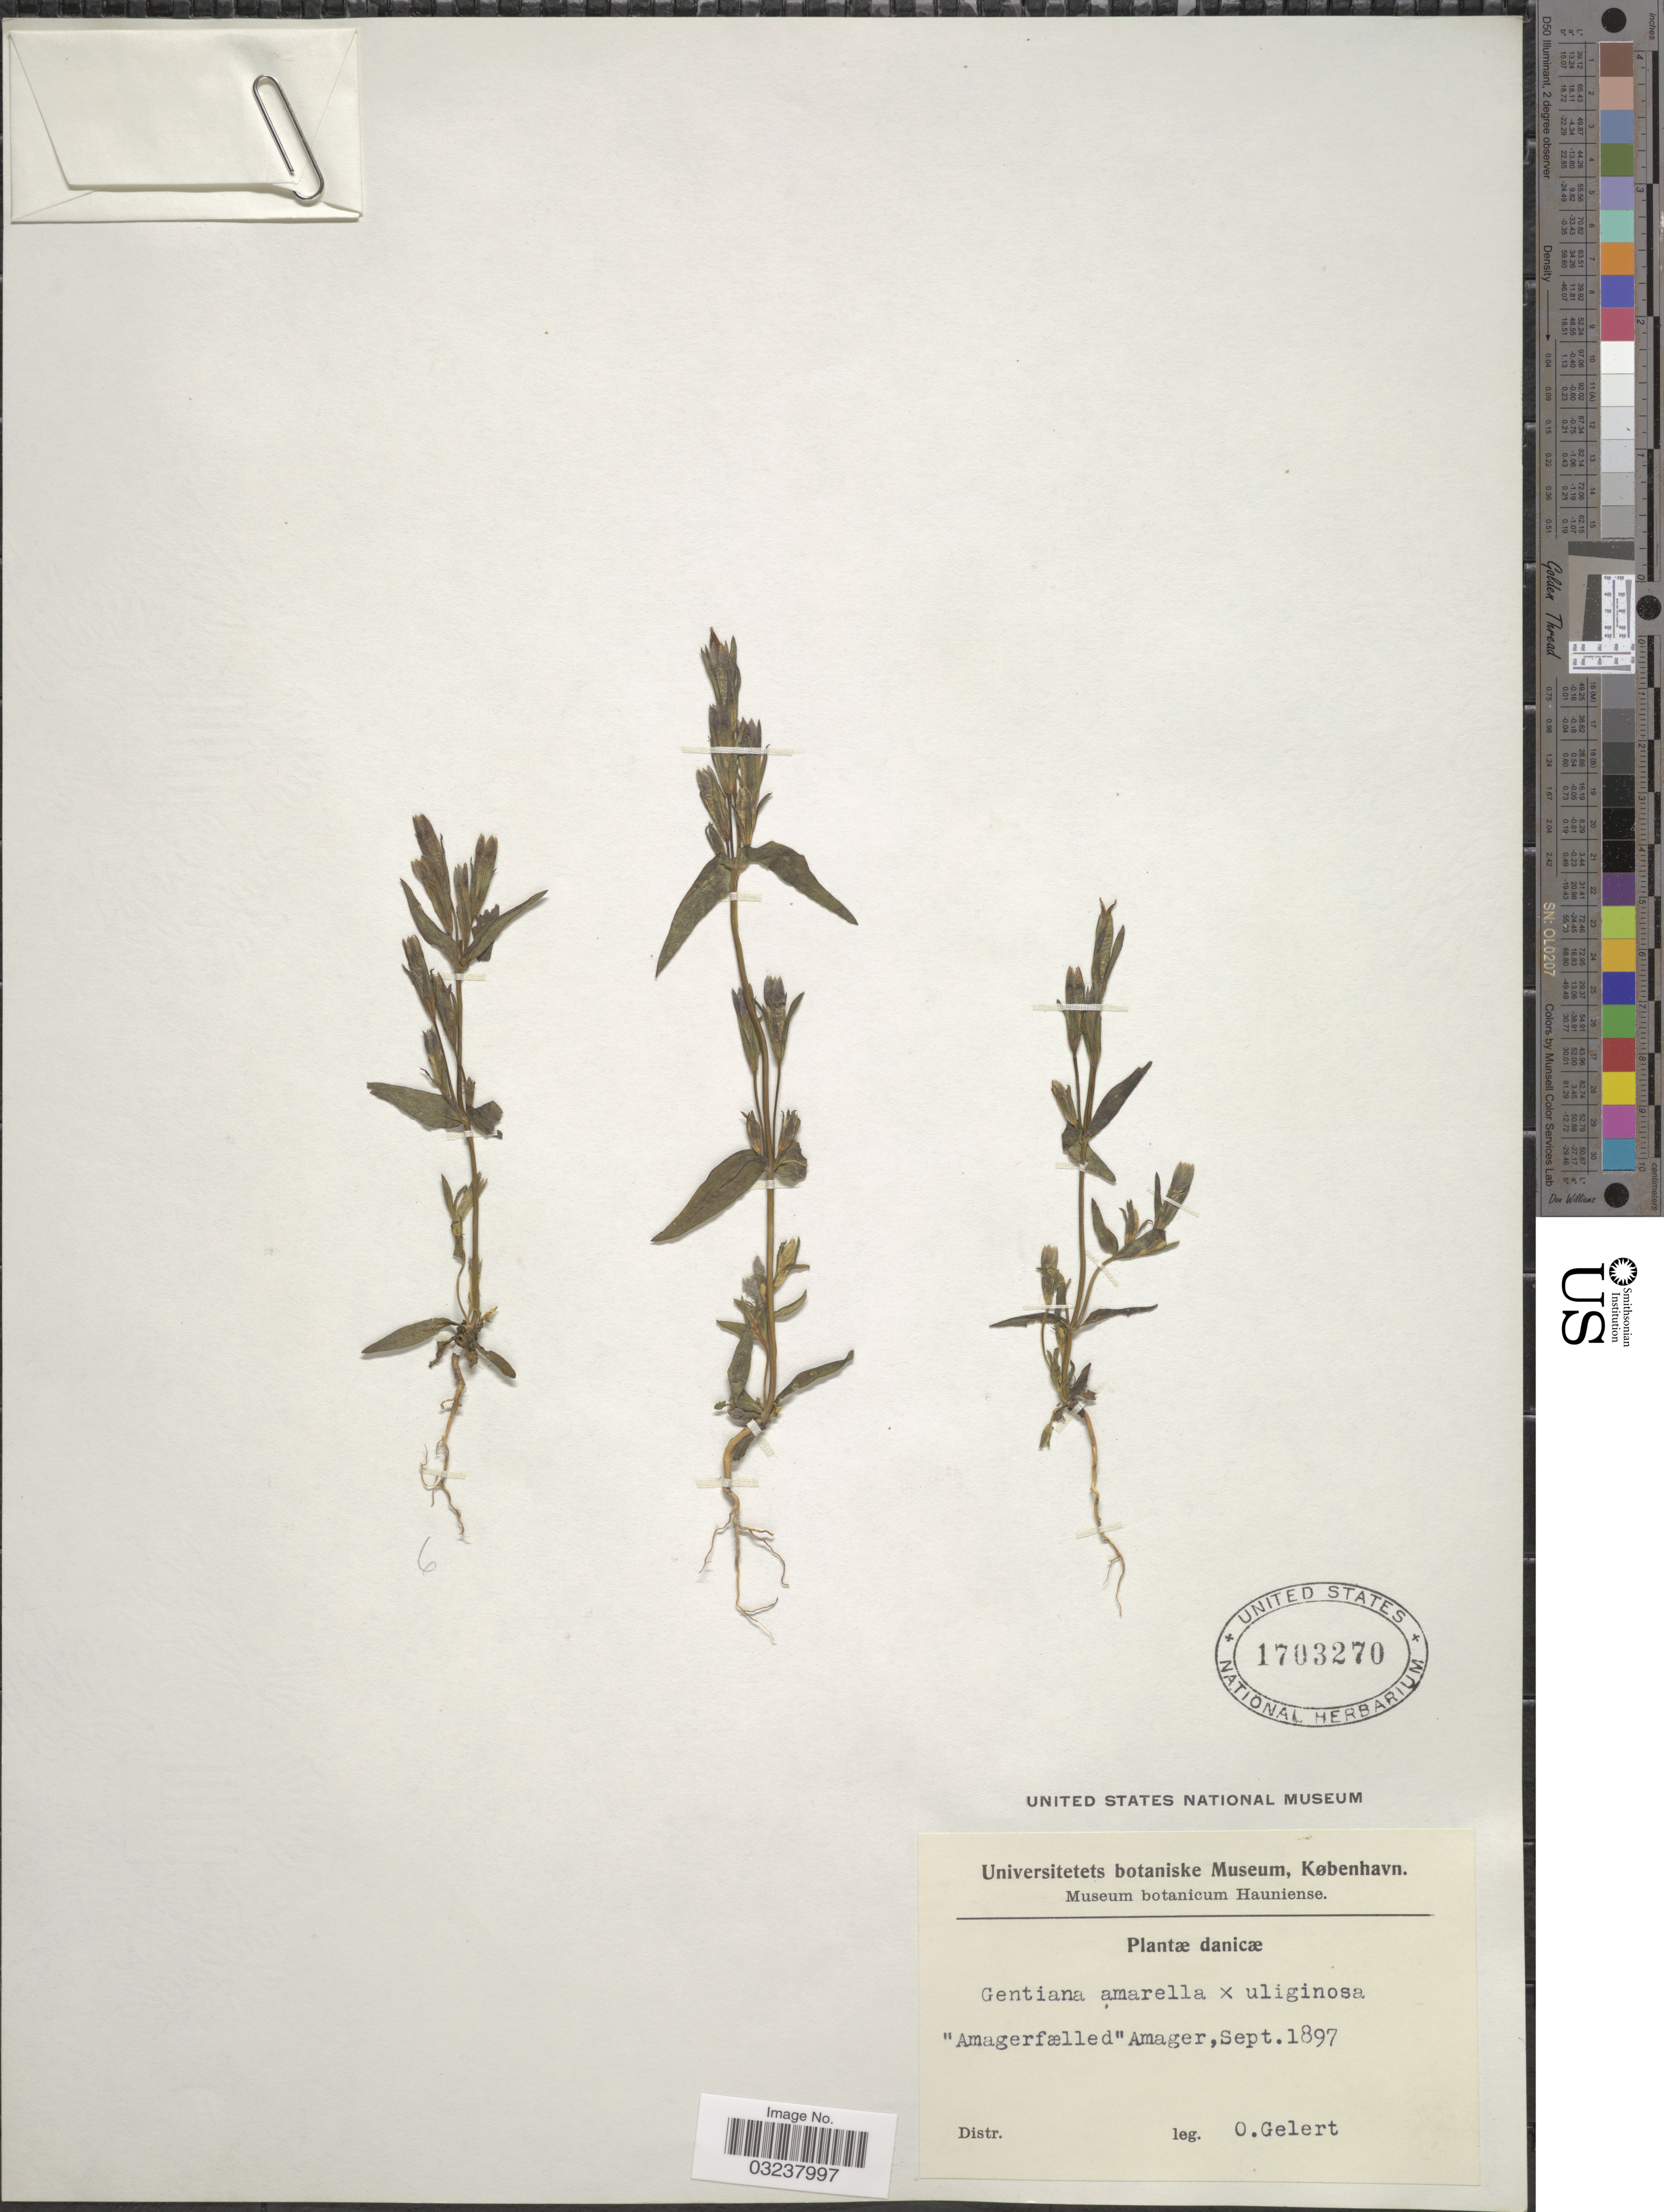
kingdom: Plantae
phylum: Tracheophyta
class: Magnoliopsida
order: Gentianales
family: Gentianaceae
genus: Gentianella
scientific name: Gentianella amarella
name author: (L.) Börner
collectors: O. Gelert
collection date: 1897-09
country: Denmark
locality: Danicæ. "Amagerfælled" Amager.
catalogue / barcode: US 1703270